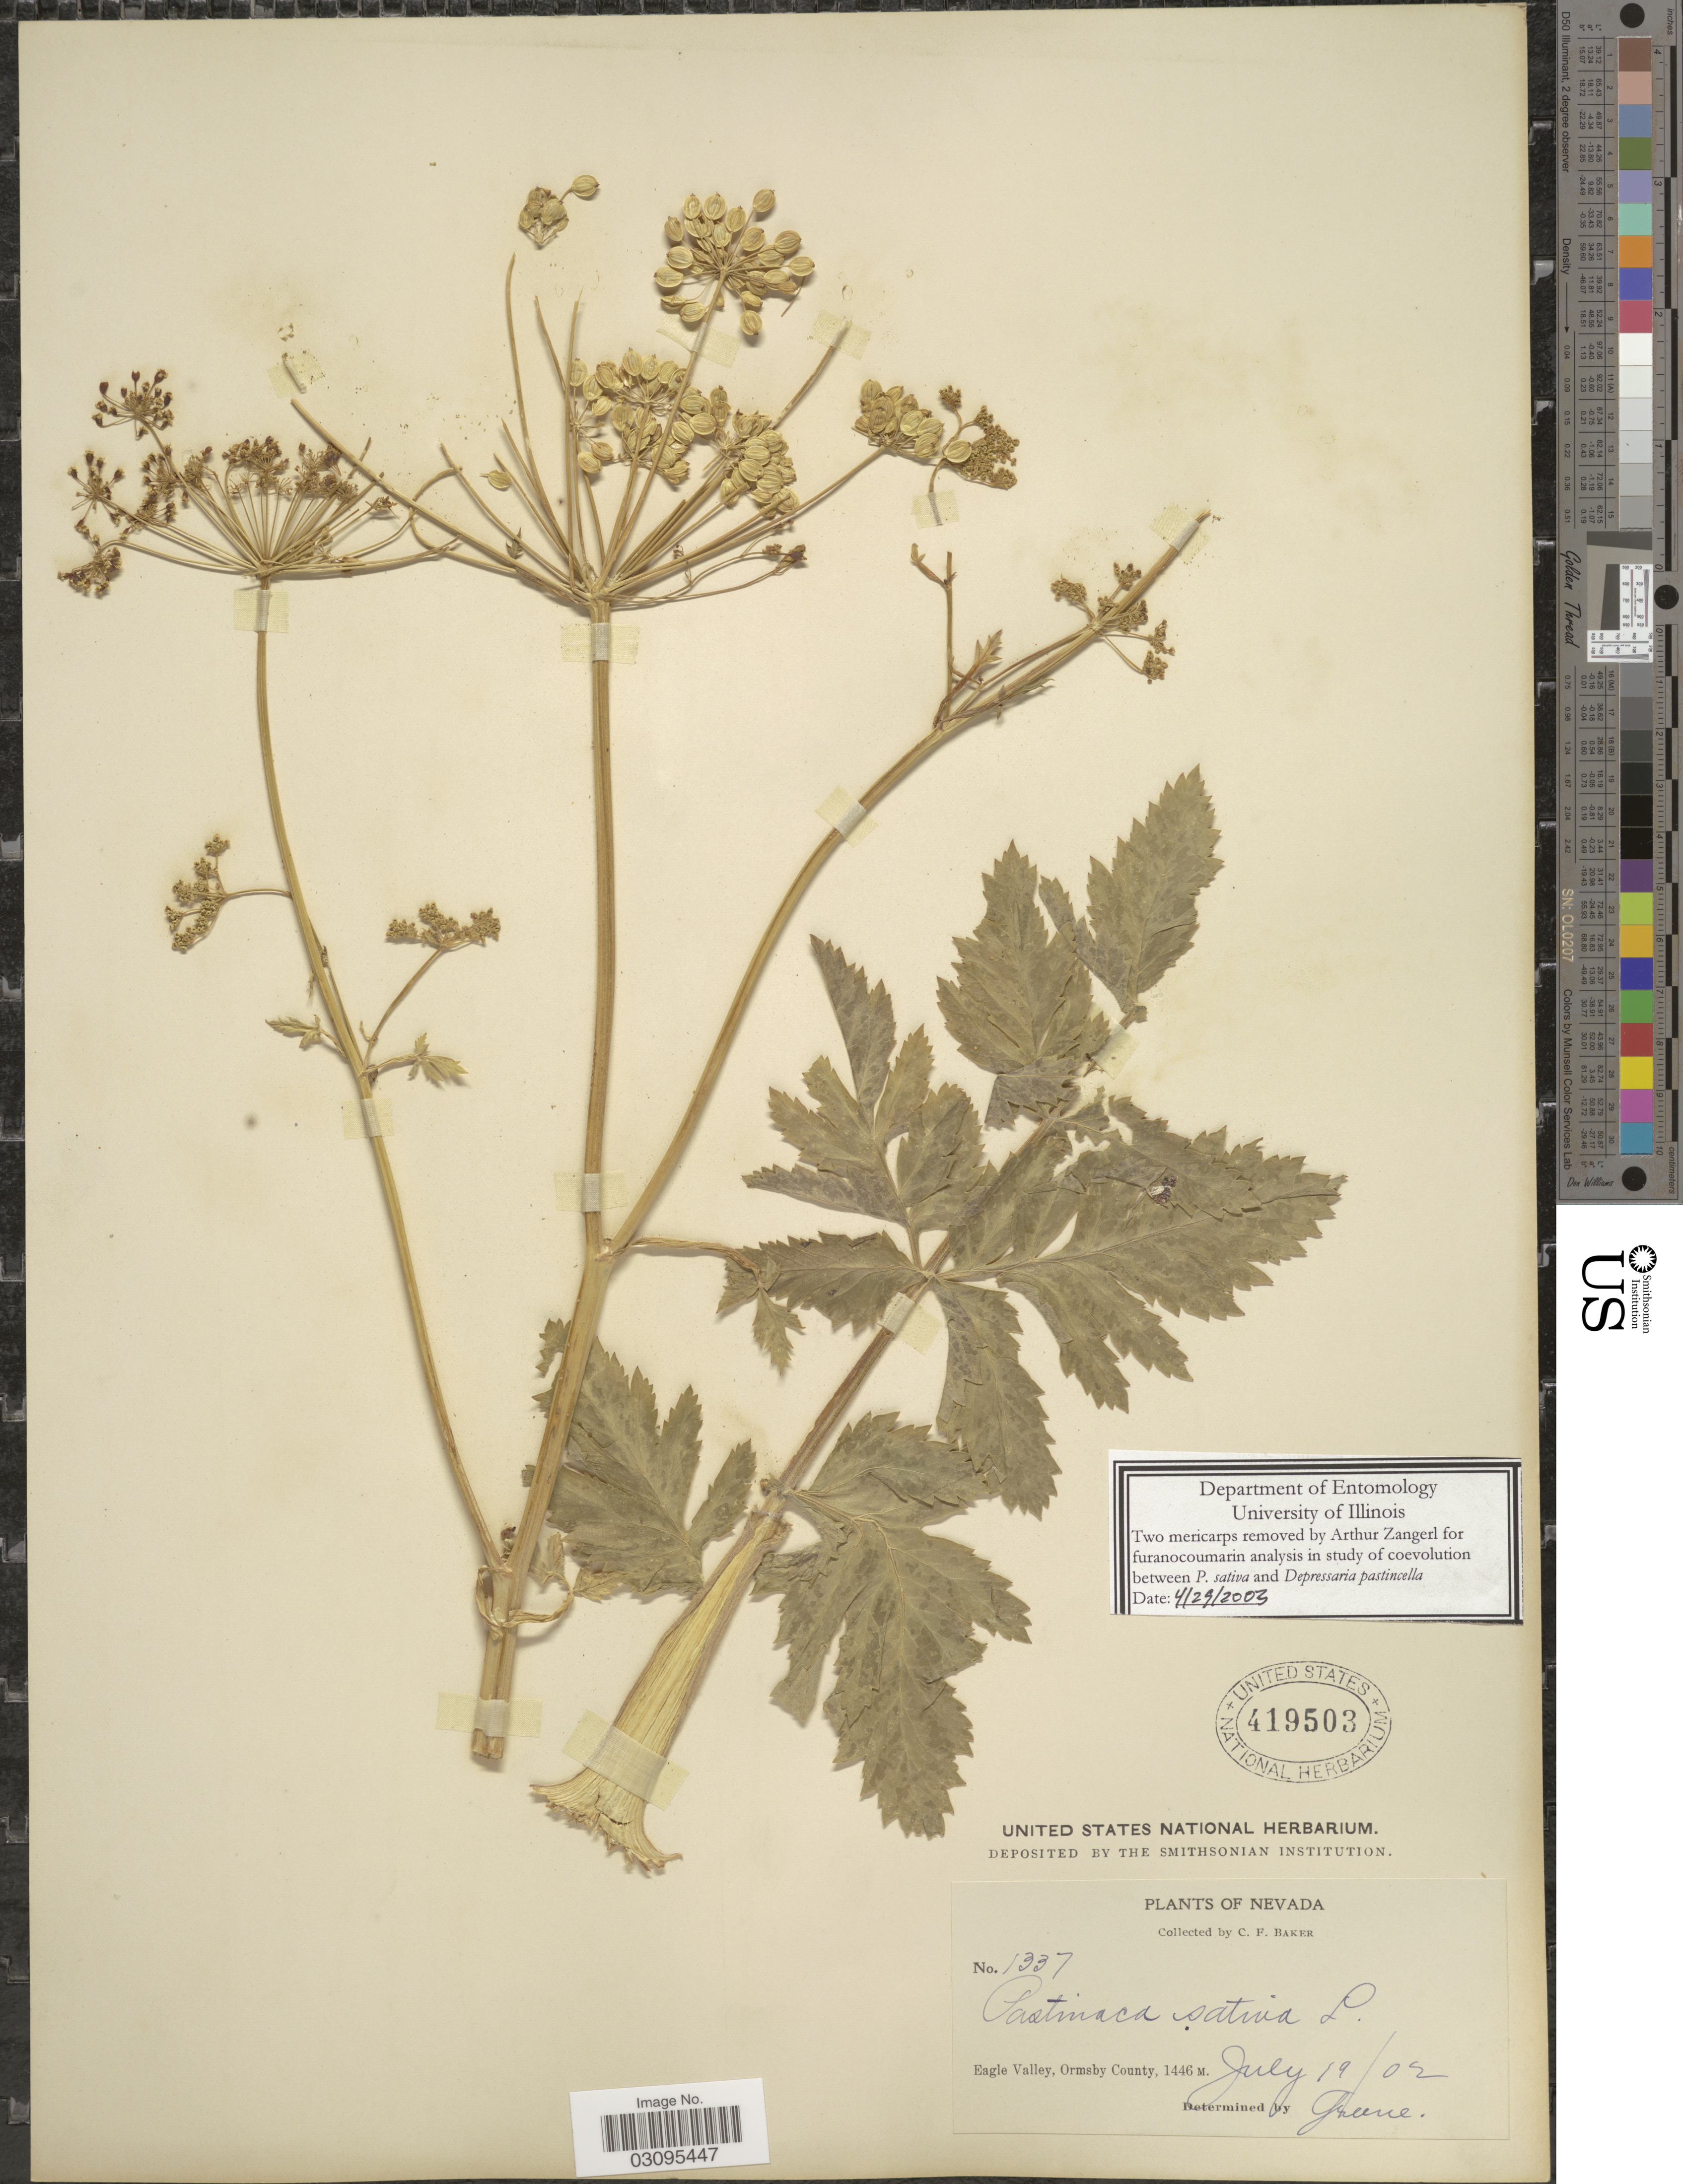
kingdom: Plantae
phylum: Tracheophyta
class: Magnoliopsida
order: Apiales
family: Apiaceae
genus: Pastinaca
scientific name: Pastinaca sativa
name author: L.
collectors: C. F. Baker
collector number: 1337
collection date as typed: Transcribed d/m/y: 19/7/2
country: United States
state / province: Nevada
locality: Eagle Valley, Ormsby County.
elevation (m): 1446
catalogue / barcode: US 419503